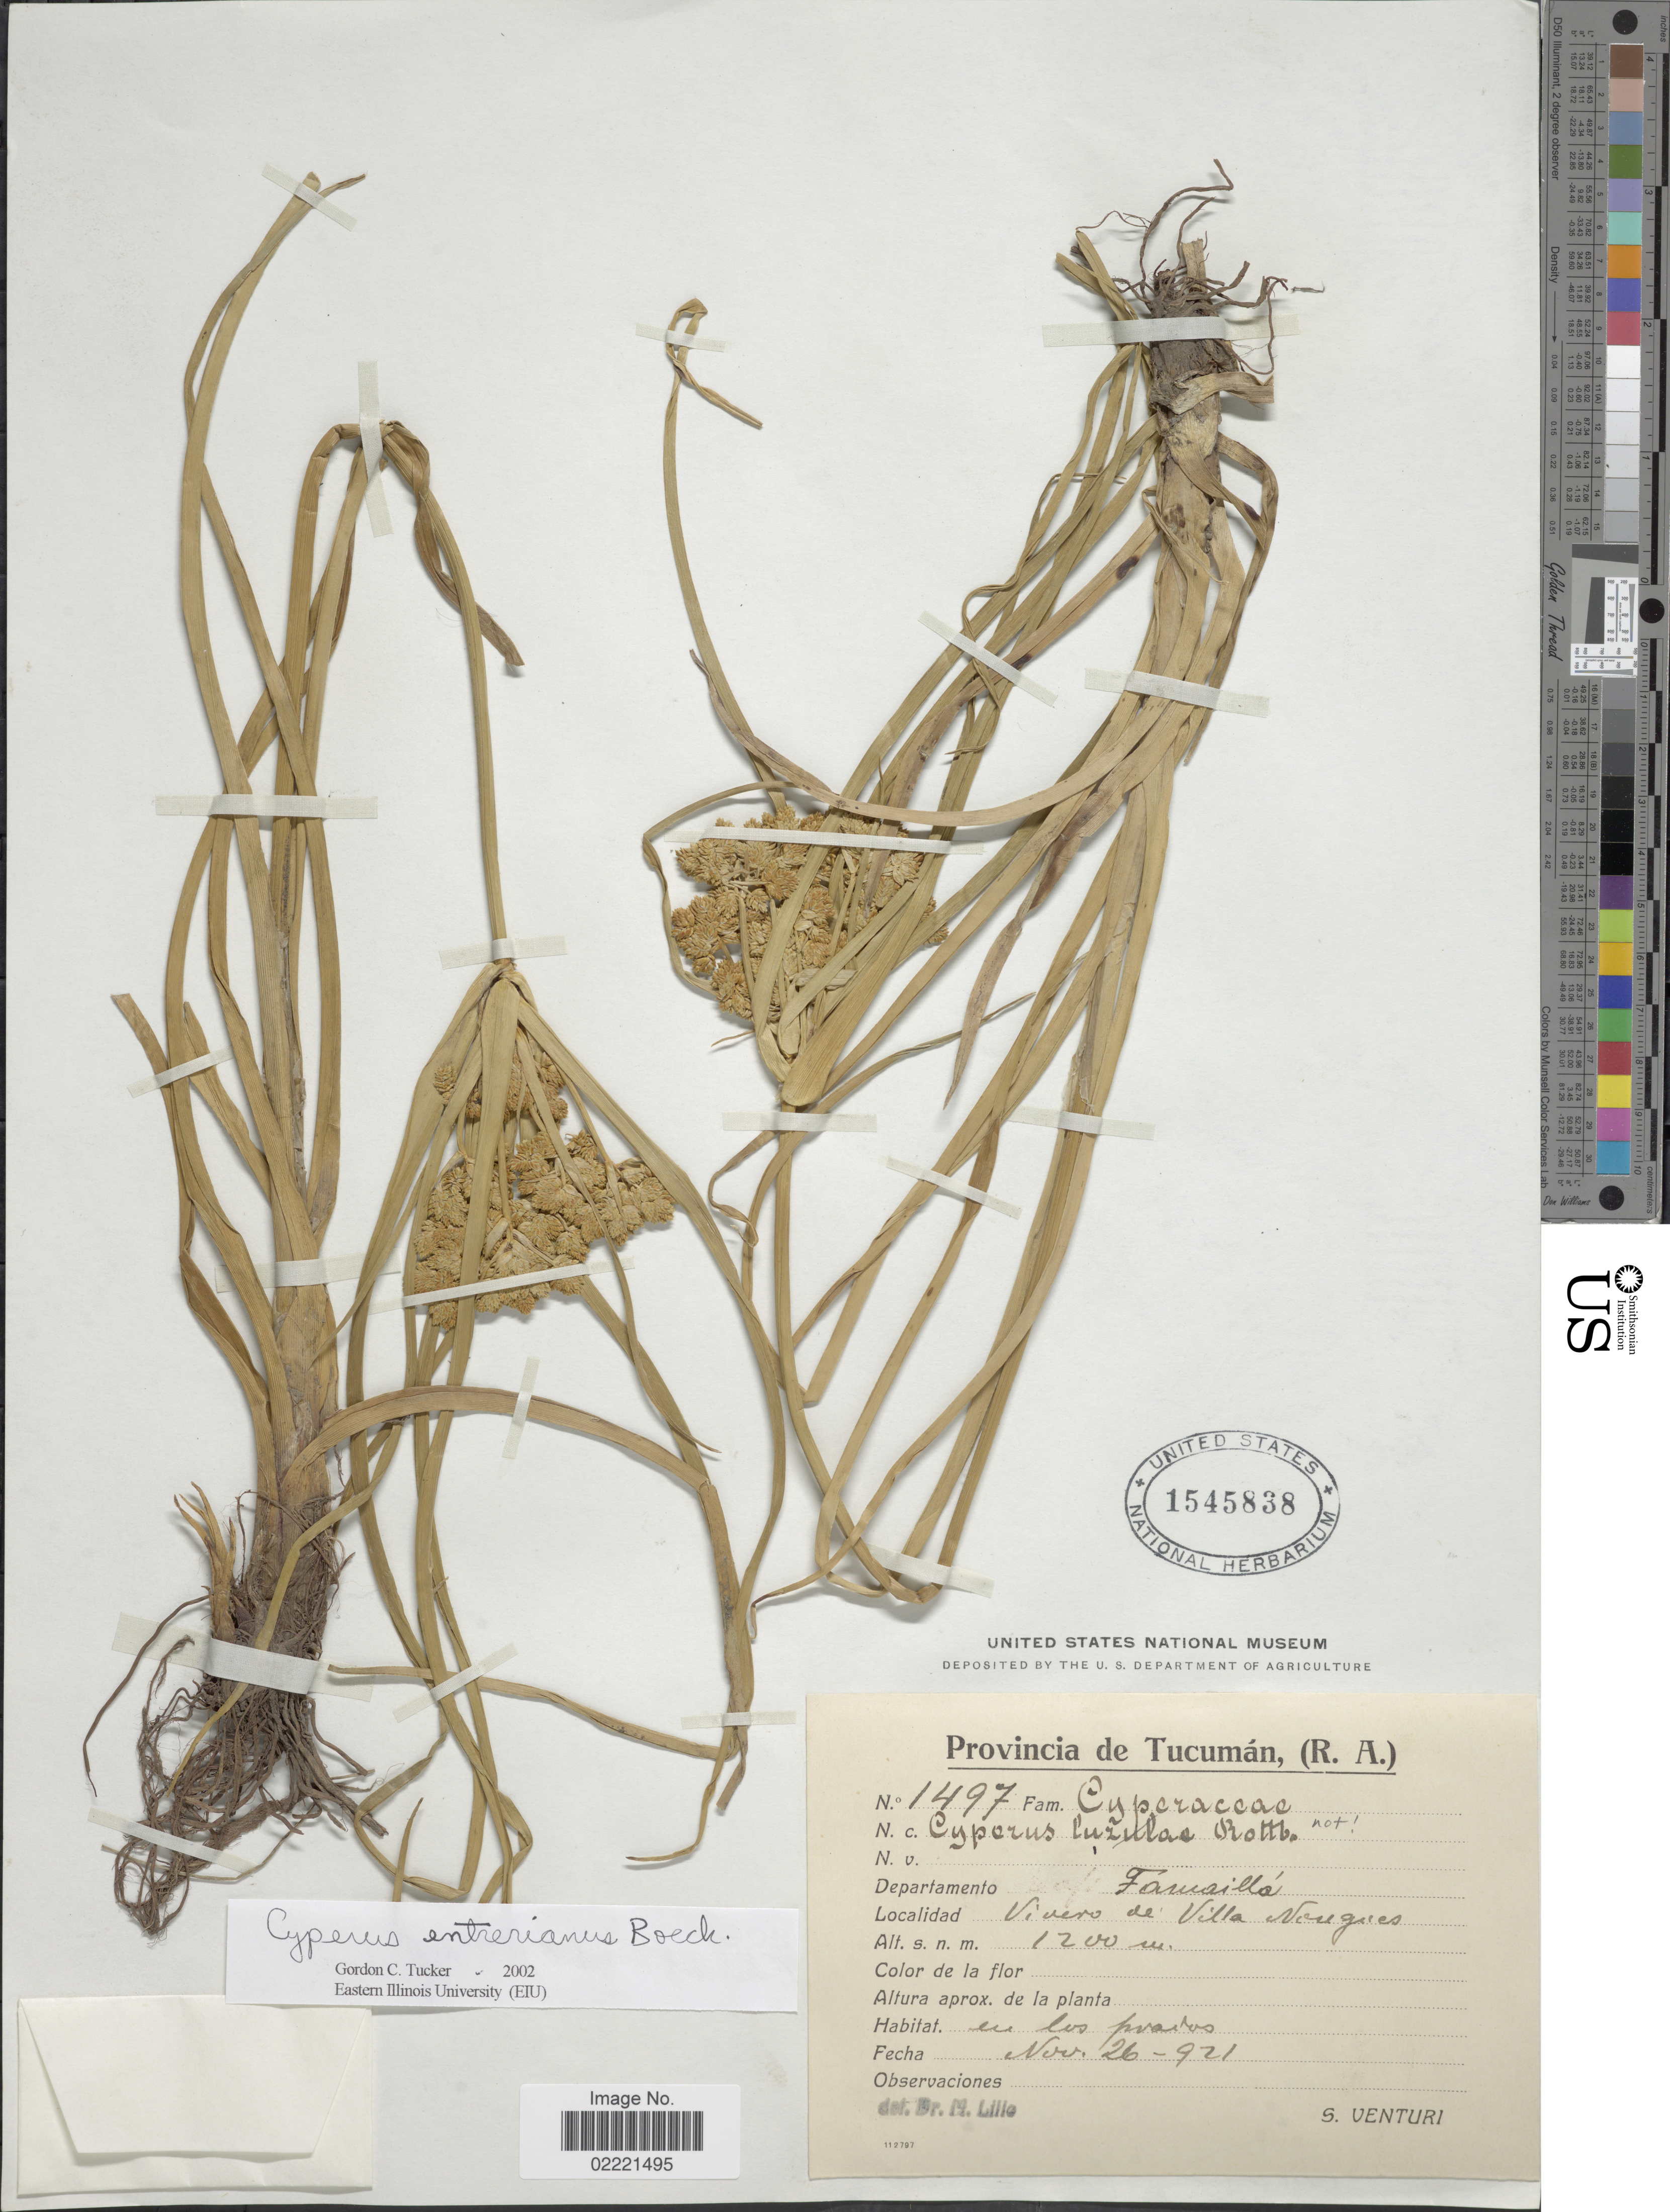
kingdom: Plantae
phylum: Tracheophyta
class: Liliopsida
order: Poales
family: Cyperaceae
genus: Cyperus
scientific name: Cyperus entrerianus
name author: Boeckeler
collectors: S. Venturi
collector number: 1497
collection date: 1921-11-26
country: Argentina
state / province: Tucuman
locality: (R.A.) Departamento Famailla, Vivero de Villa Nougues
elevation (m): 1200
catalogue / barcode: US 1545838